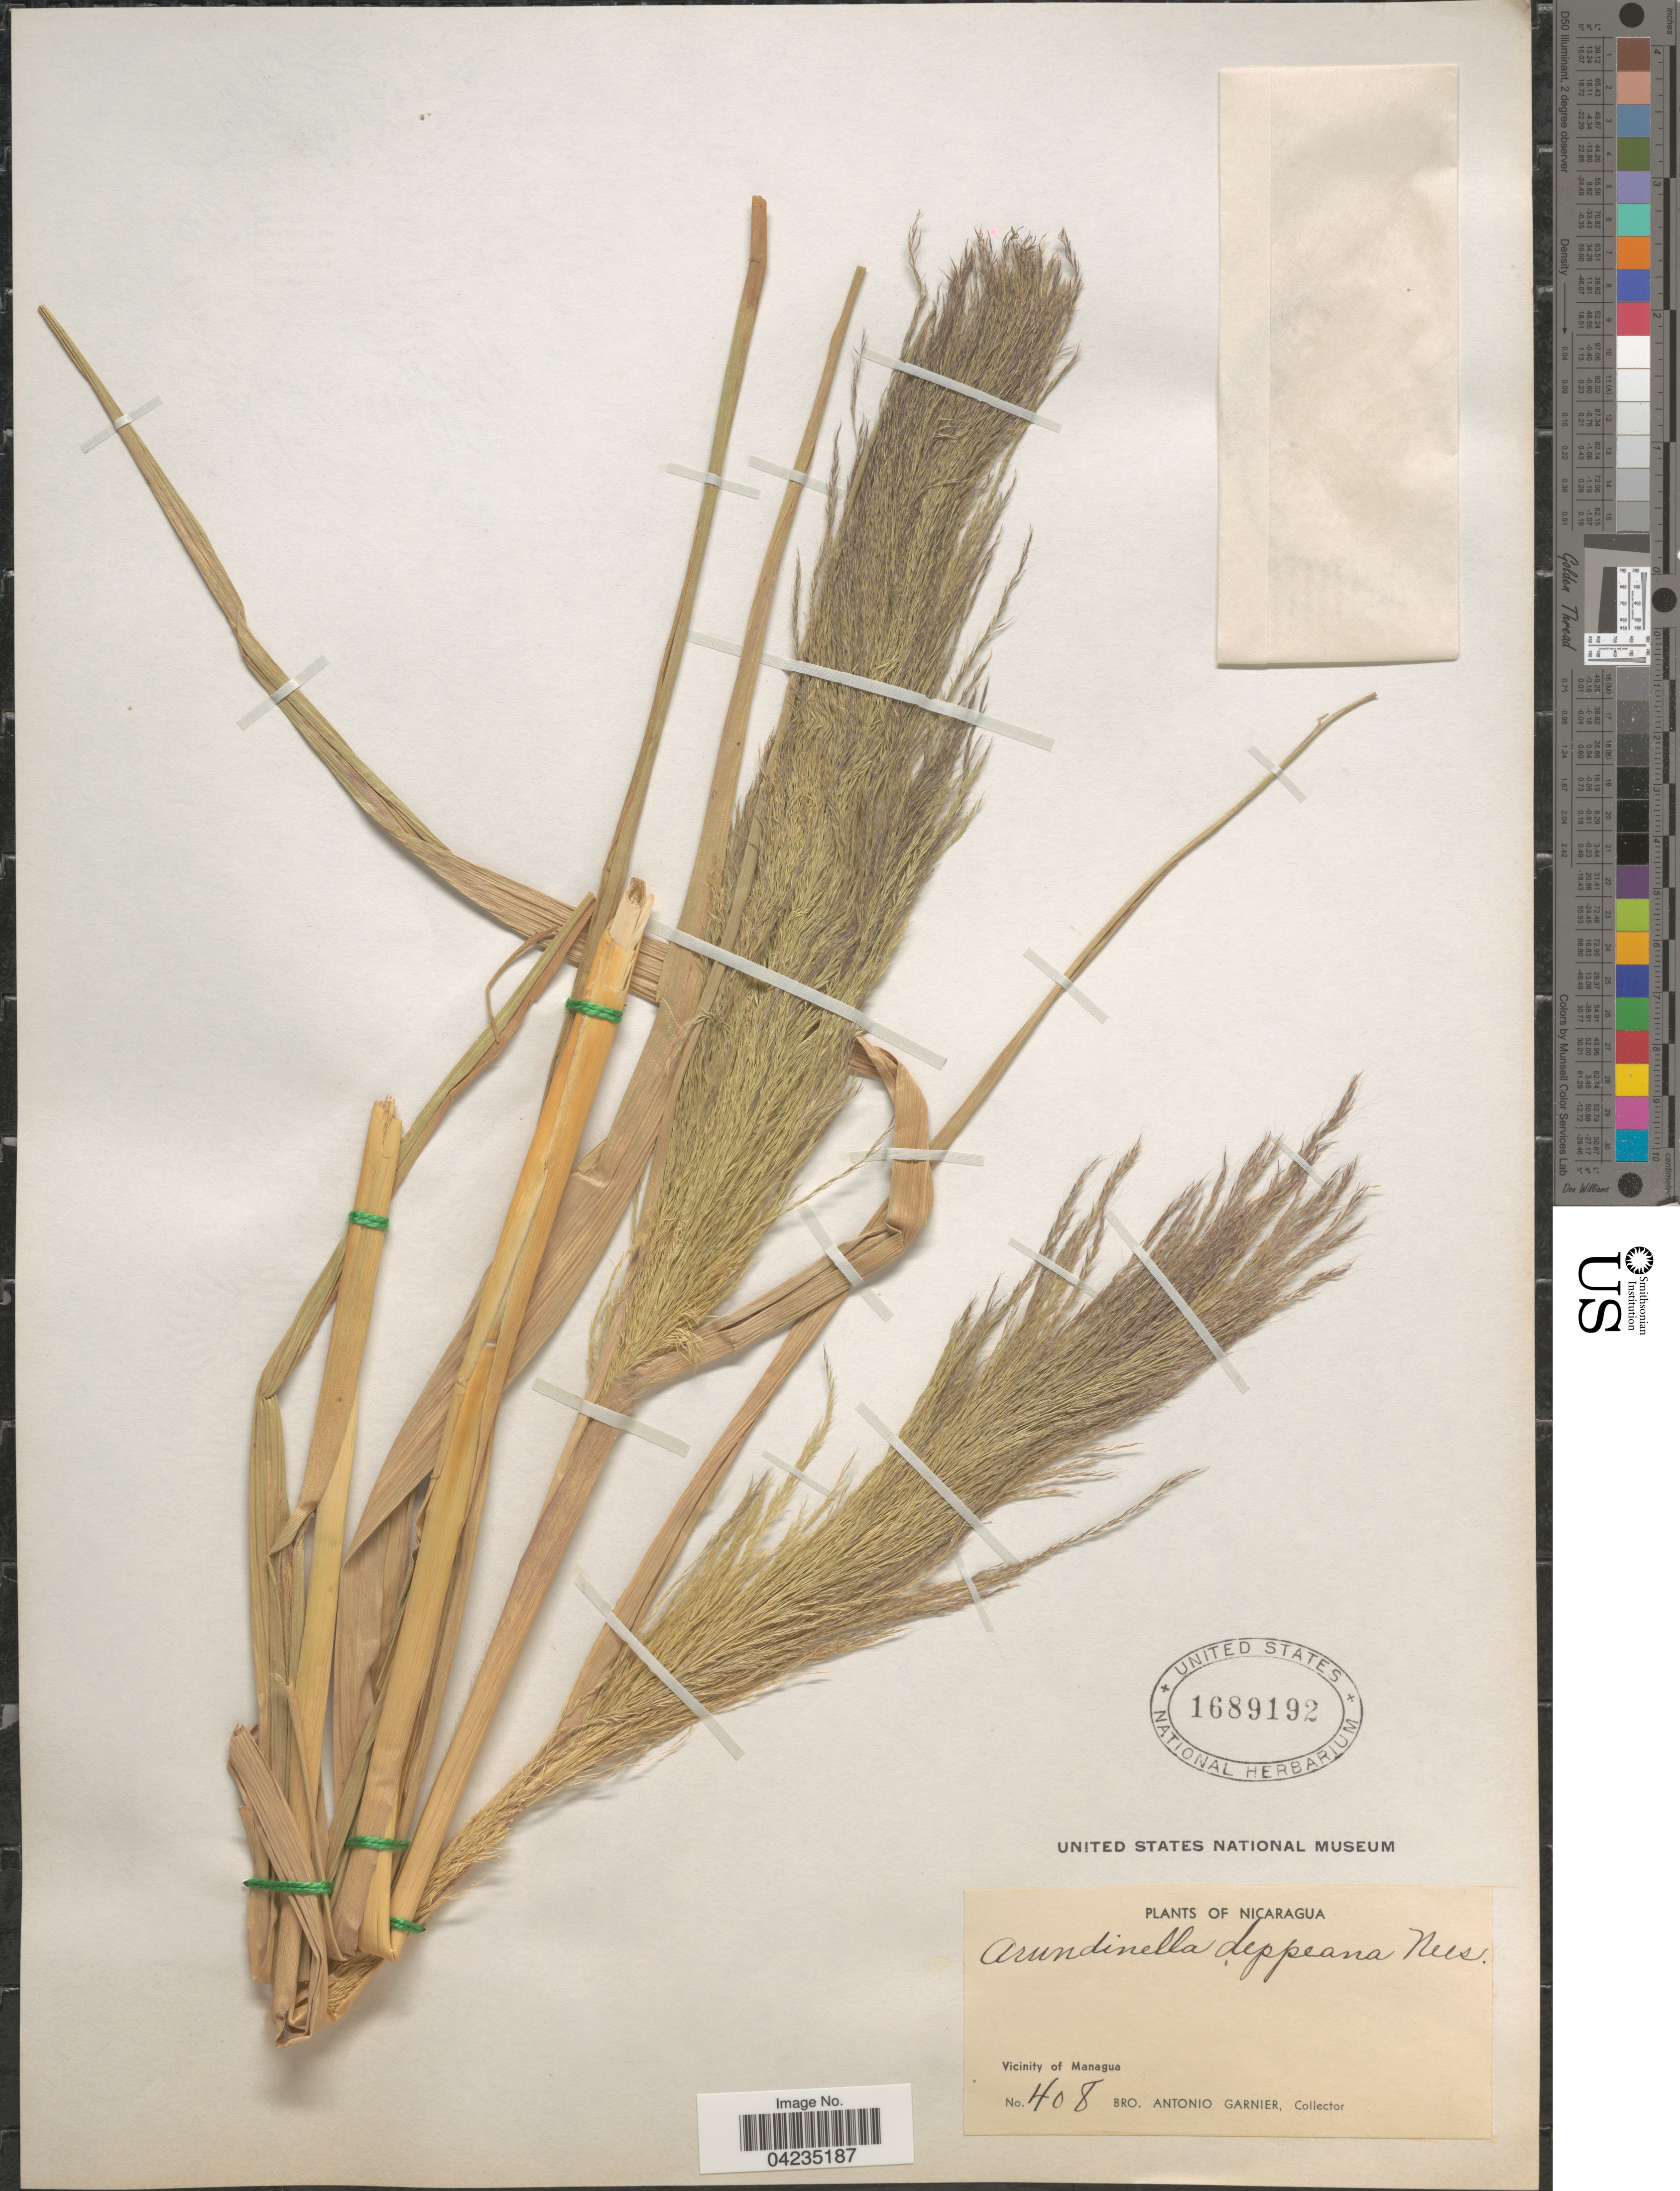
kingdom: Plantae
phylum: Tracheophyta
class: Liliopsida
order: Poales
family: Poaceae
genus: Arundinella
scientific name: Arundinella deppeana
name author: Nees ex Steud.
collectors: Bro. A. Garnier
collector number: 408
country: Nicaragua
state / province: Managua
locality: Vicinity of Managua.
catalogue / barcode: US 1689192